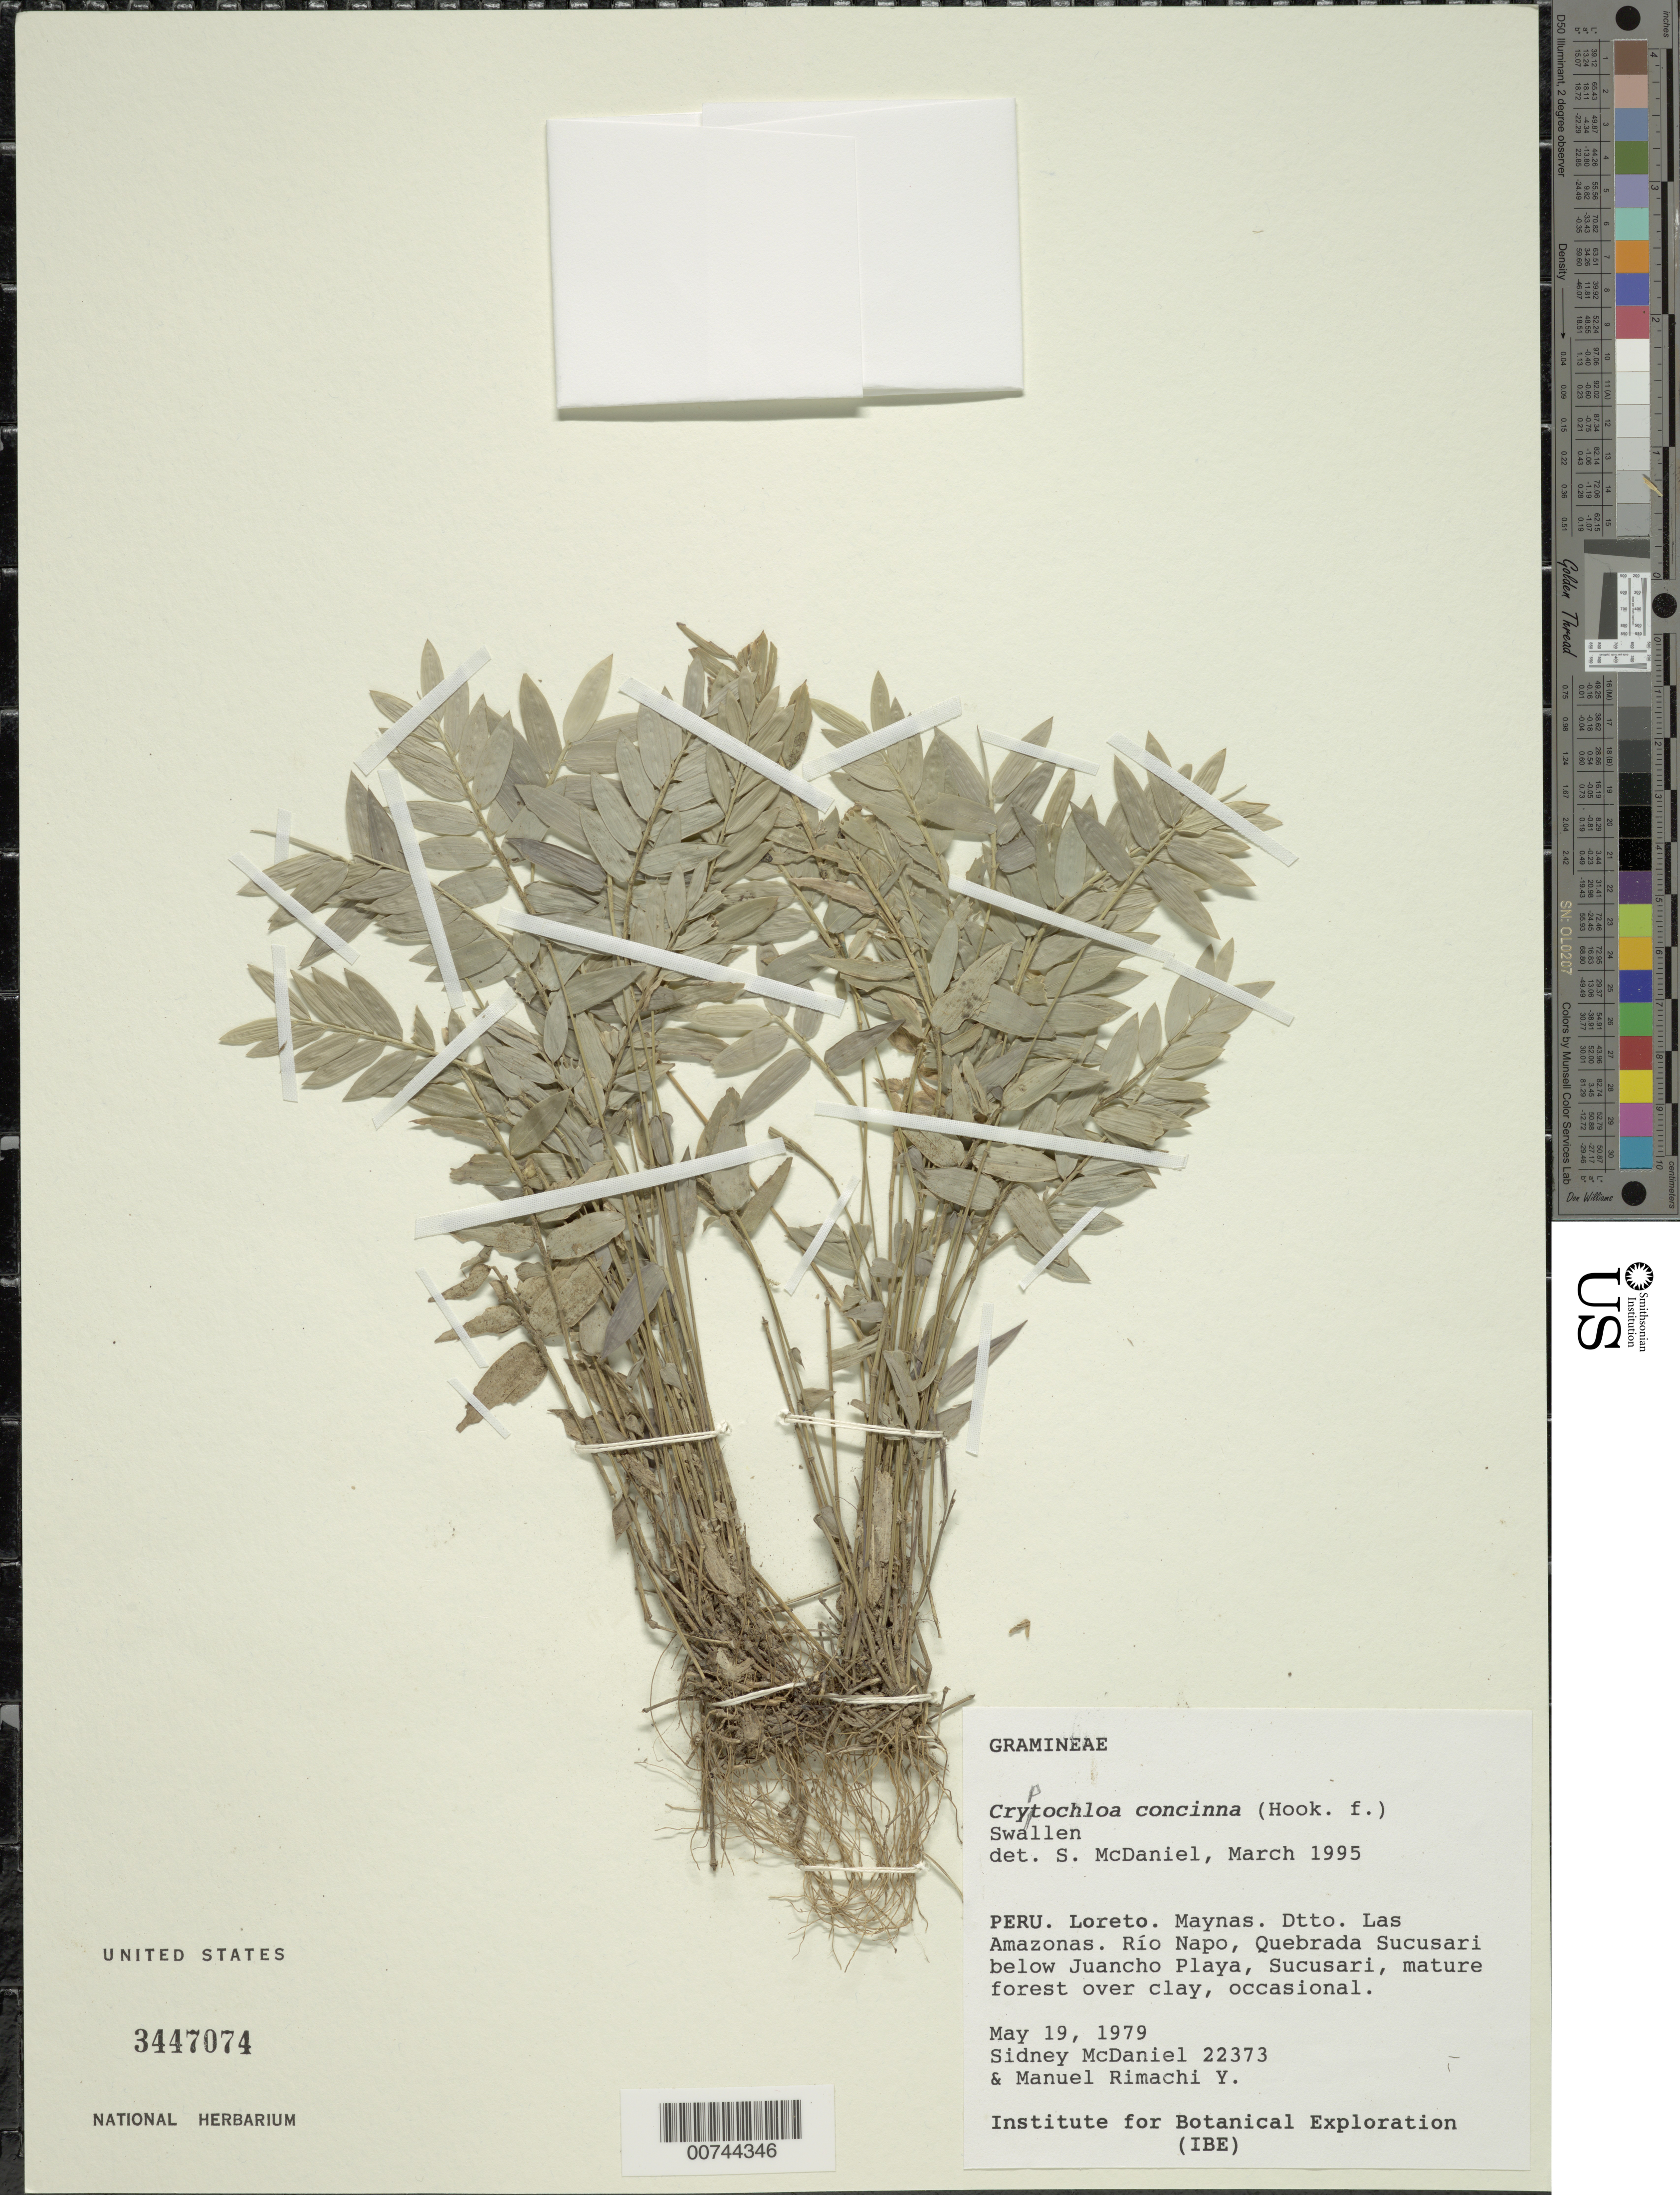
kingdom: Plantae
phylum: Tracheophyta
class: Liliopsida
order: Poales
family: Poaceae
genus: Cryptochloa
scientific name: Cryptochloa concinna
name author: (Hook. f.) Swallen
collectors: S. T. McDaniel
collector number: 22373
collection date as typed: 19 May 1979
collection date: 1979-05-19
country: Peru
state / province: Loreto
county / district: Alto Amazonas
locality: Rio Napo, Quebrada Sucusari below Juancho Playa, Sucusari.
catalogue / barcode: US 3447074